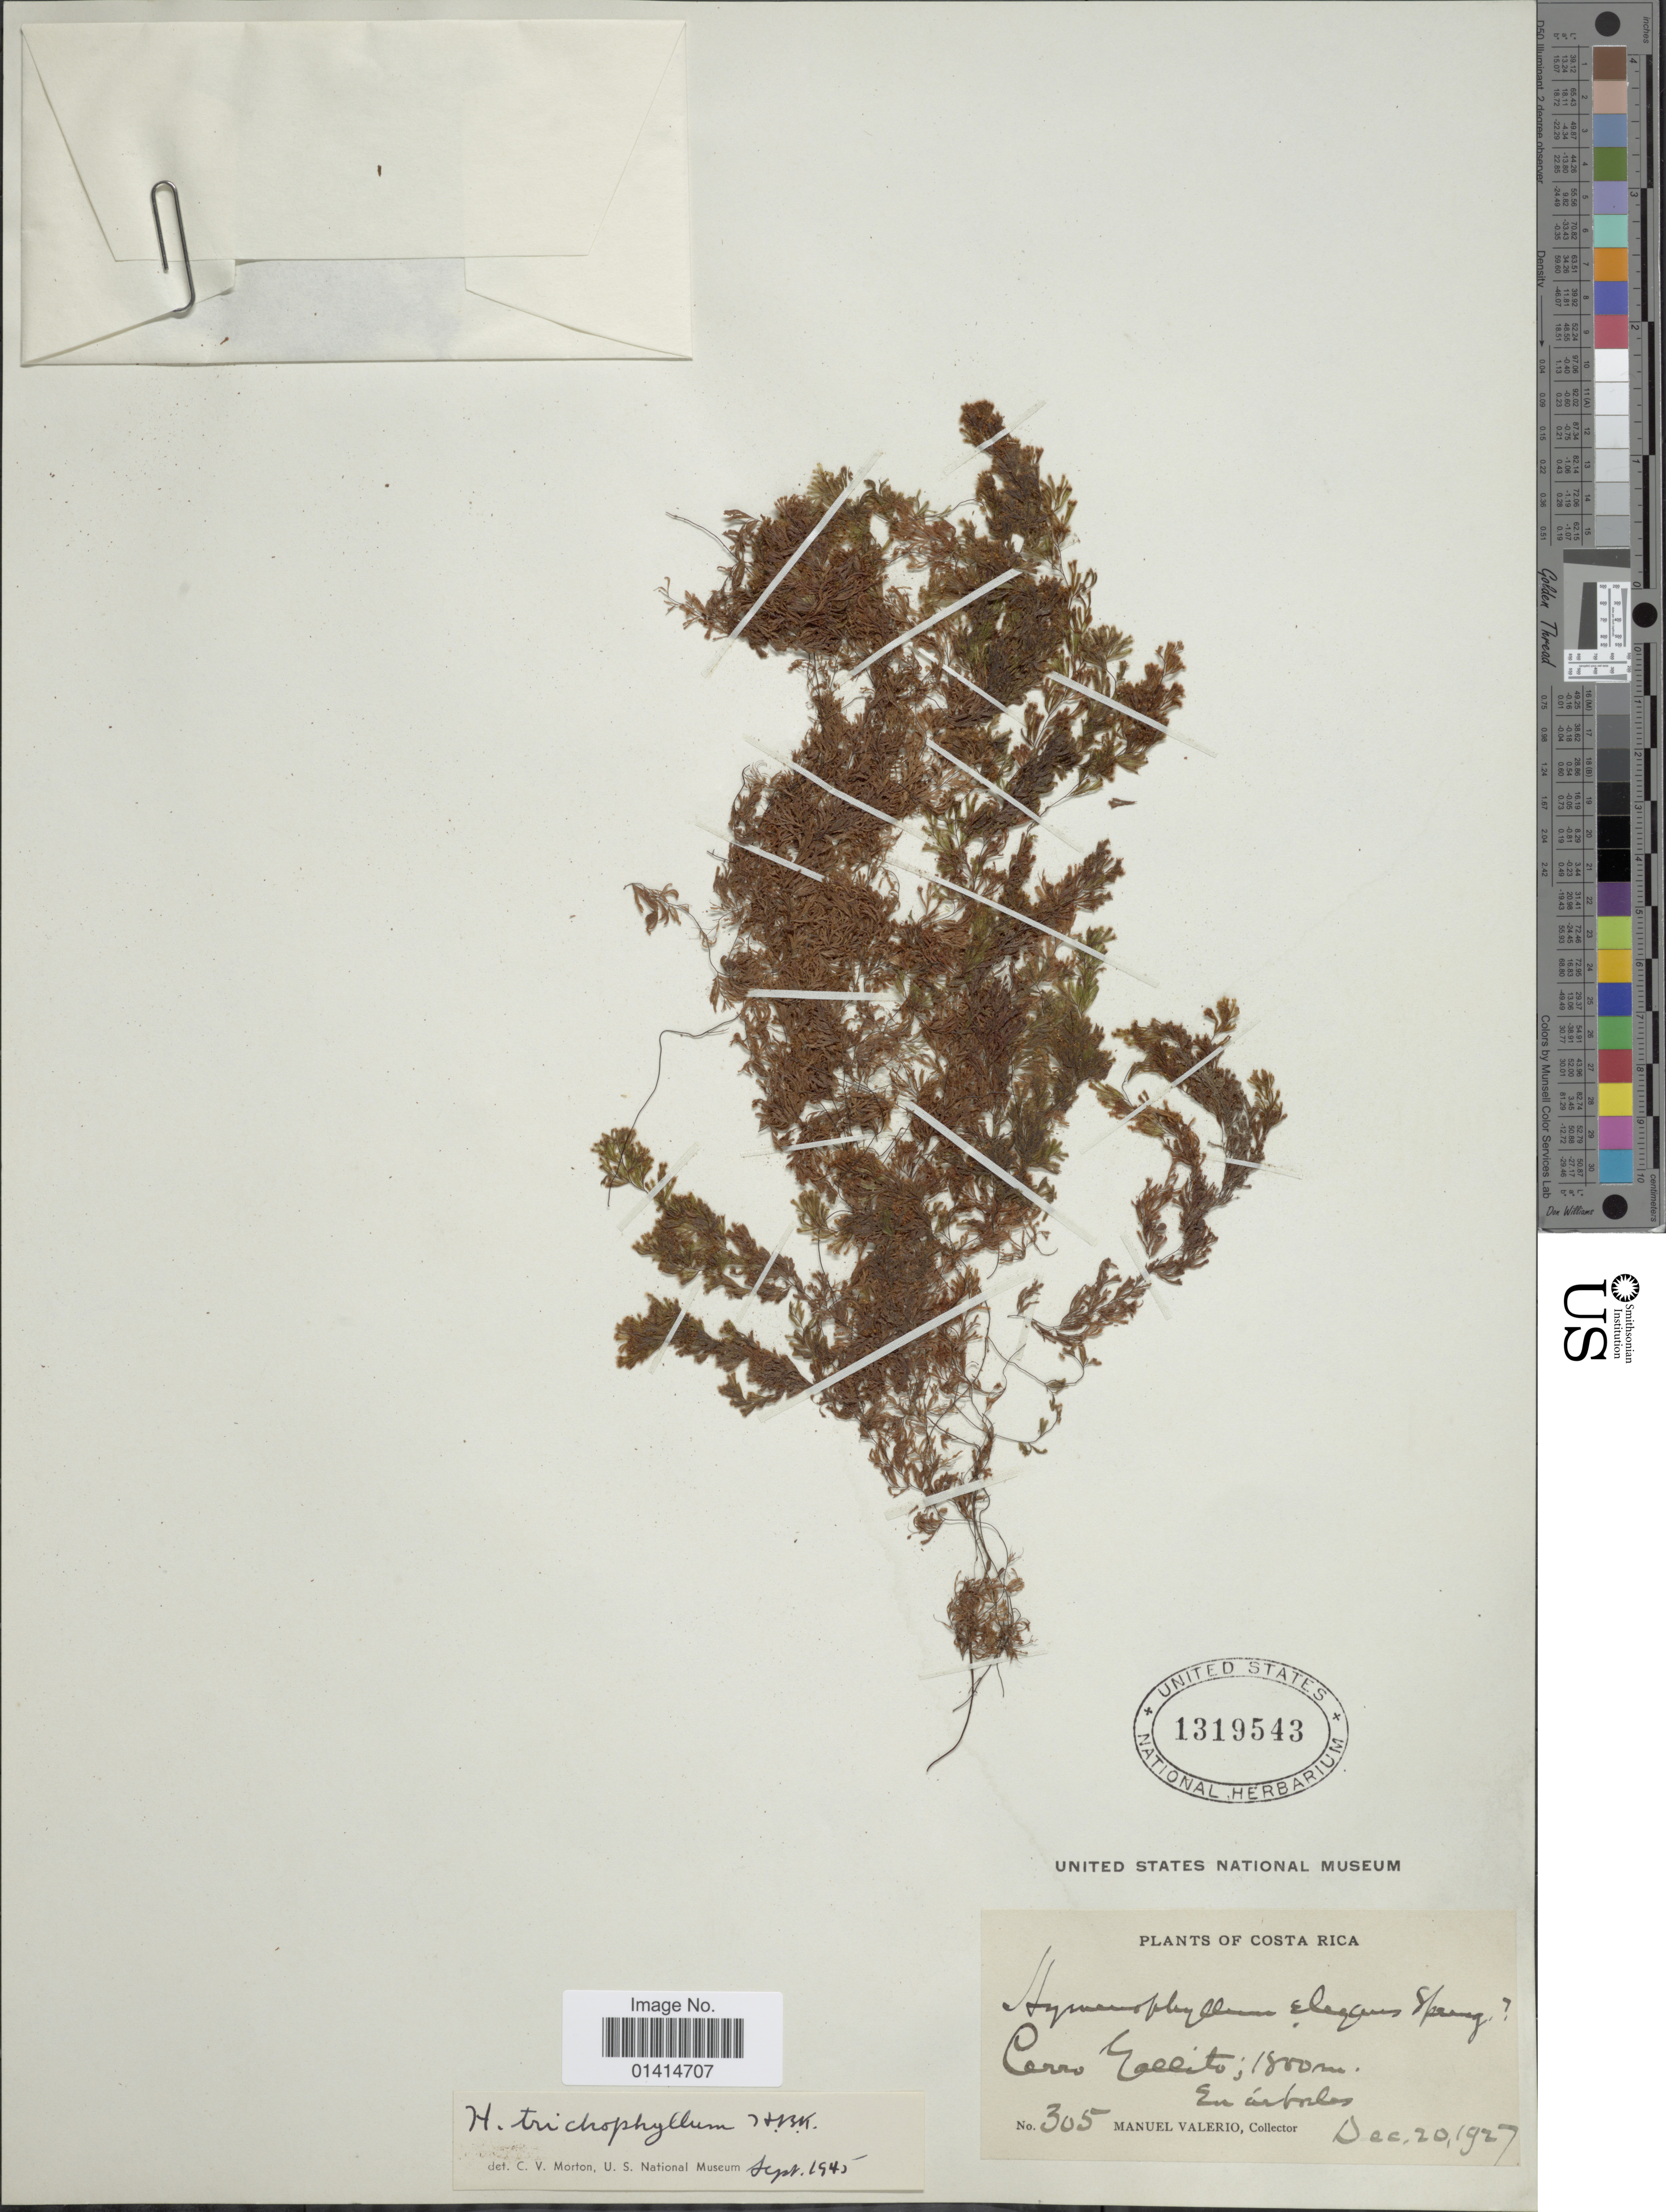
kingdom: Plantae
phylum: Tracheophyta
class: Polypodiopsida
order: Hymenophyllales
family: Hymenophyllaceae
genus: Hymenophyllum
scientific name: Hymenophyllum trichophyllum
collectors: M. Valerio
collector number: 305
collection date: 1927-12-20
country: Costa Rica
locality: Cerro Gallito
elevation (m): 1800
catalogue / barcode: US 1319543